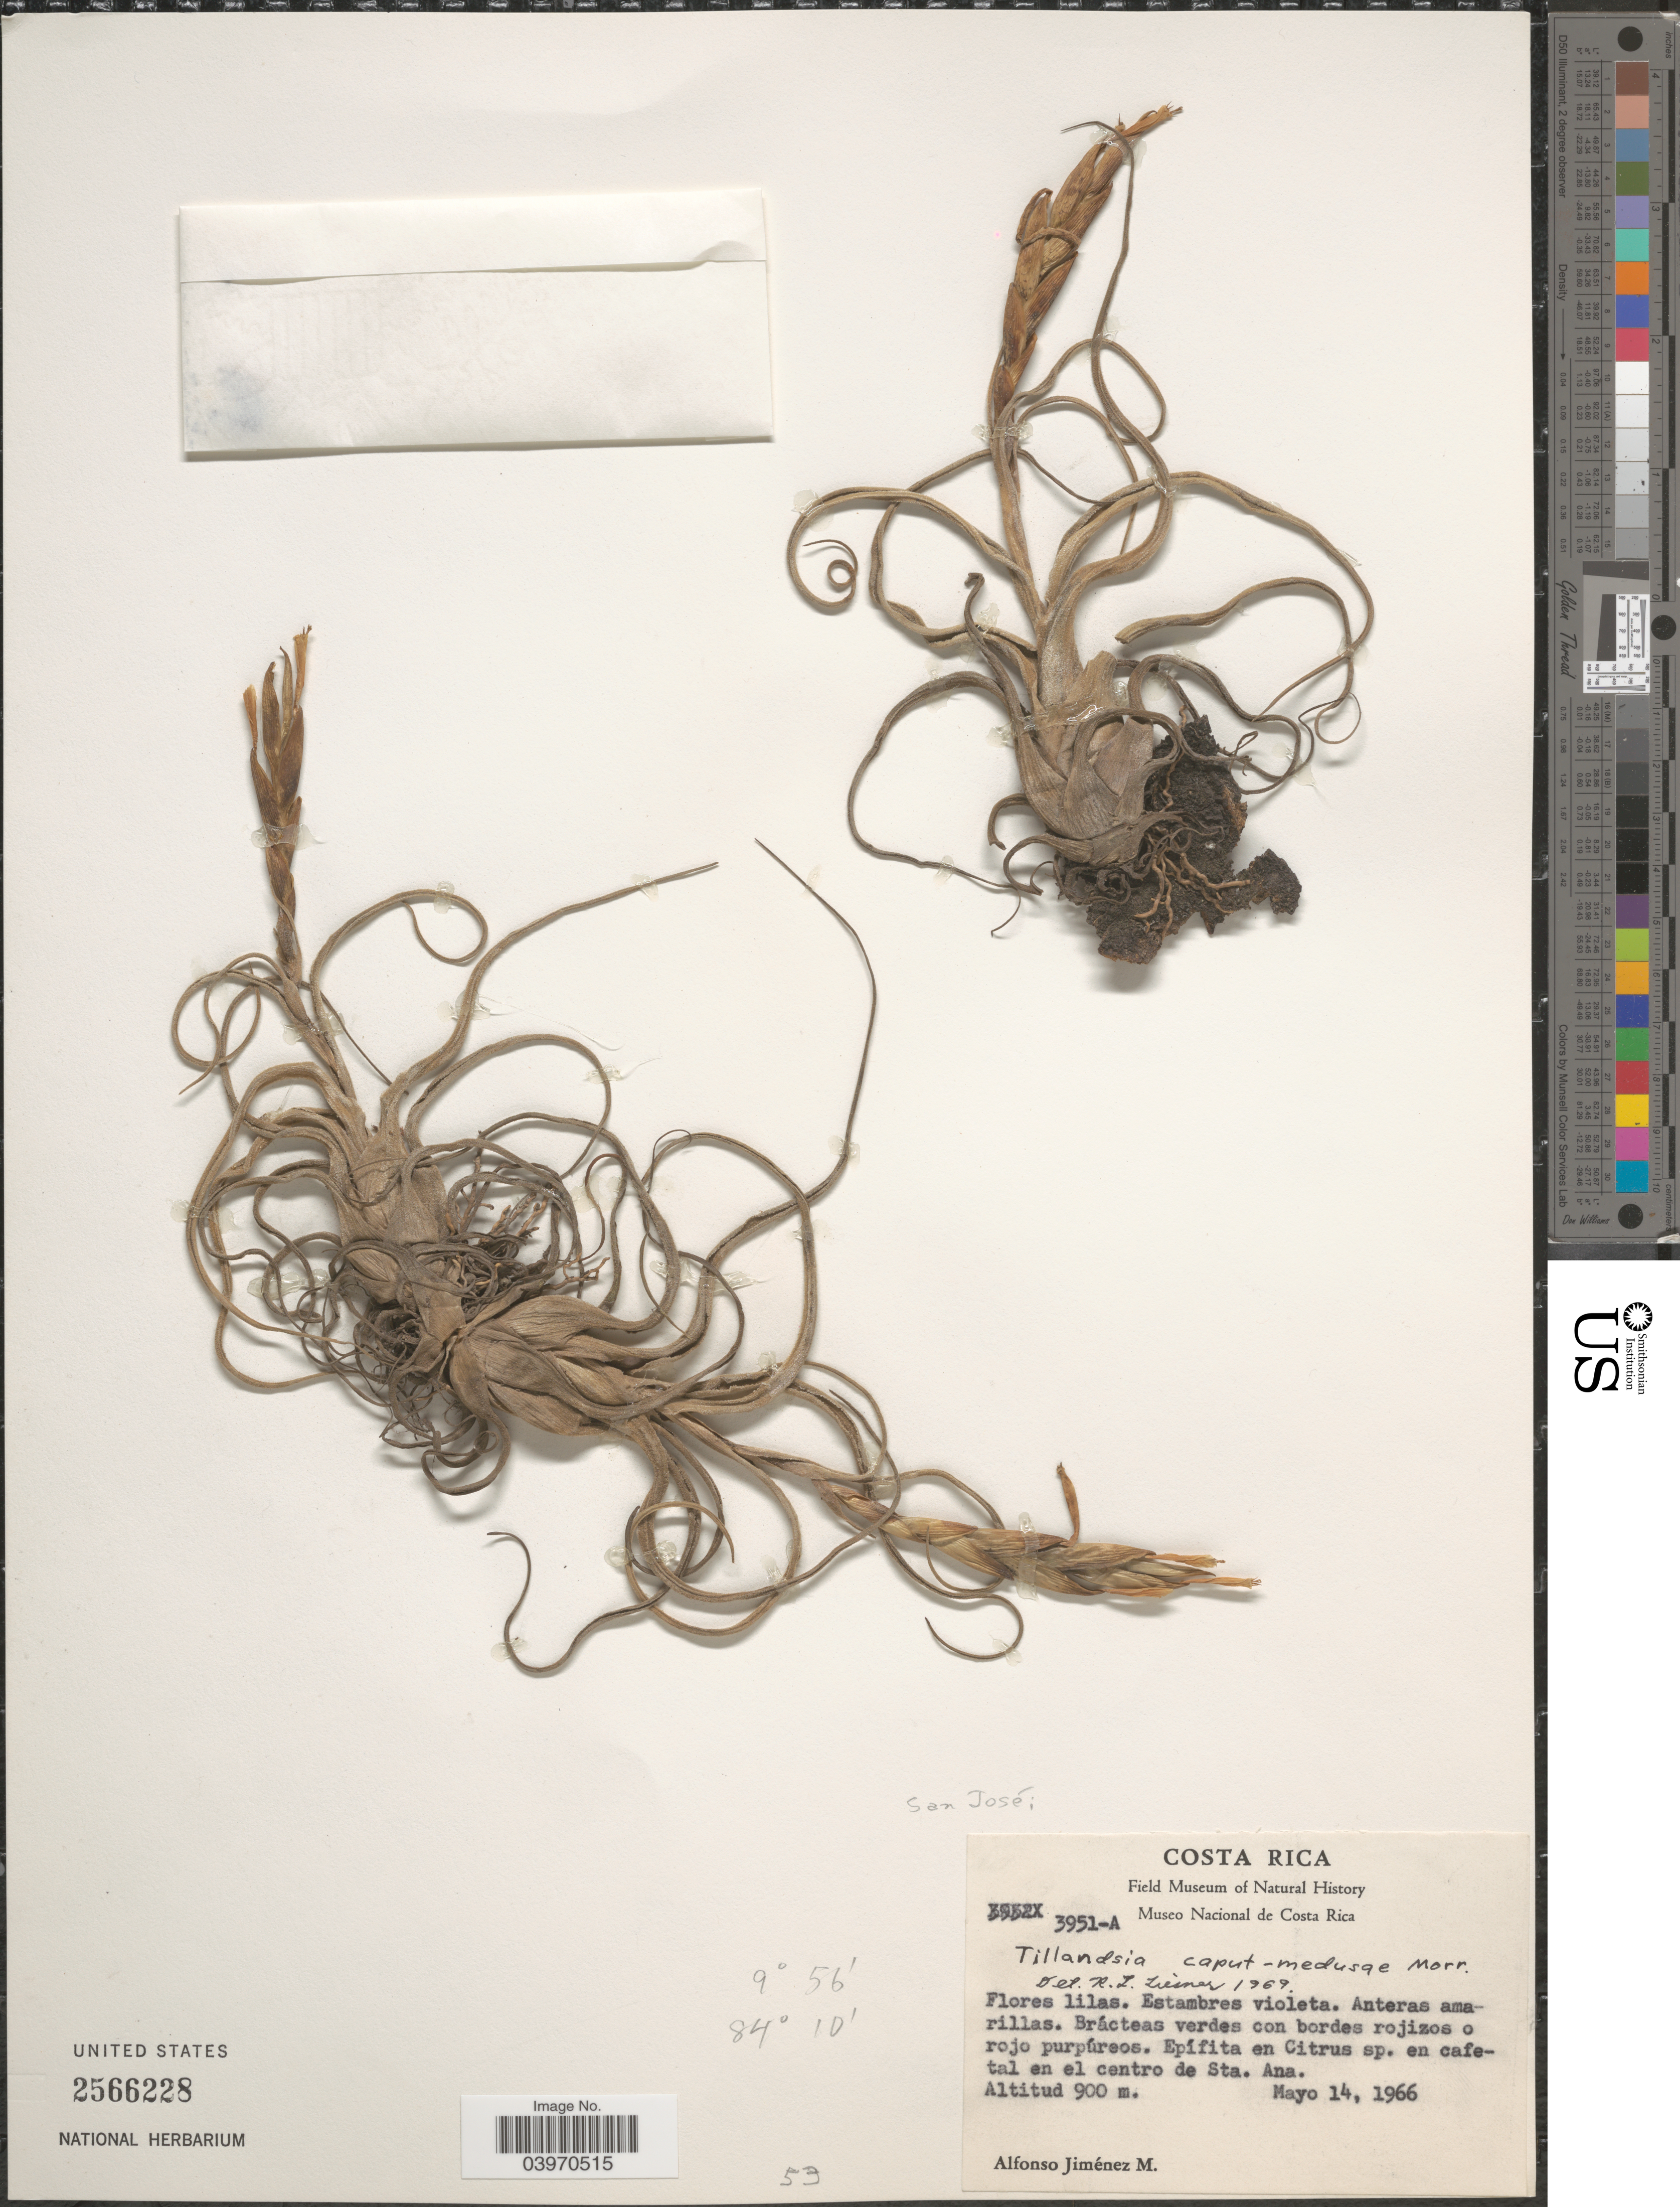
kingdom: Plantae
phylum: Tracheophyta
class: Liliopsida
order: Poales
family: Bromeliaceae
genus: Tillandsia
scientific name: Tillandsia caput-medusae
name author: É. Morren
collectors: A. Jimenez M.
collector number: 3951-A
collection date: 1966-05-14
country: Costa Rica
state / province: San José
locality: En cafetal en el centro de Sta. Ana.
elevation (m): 900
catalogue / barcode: US 2566228